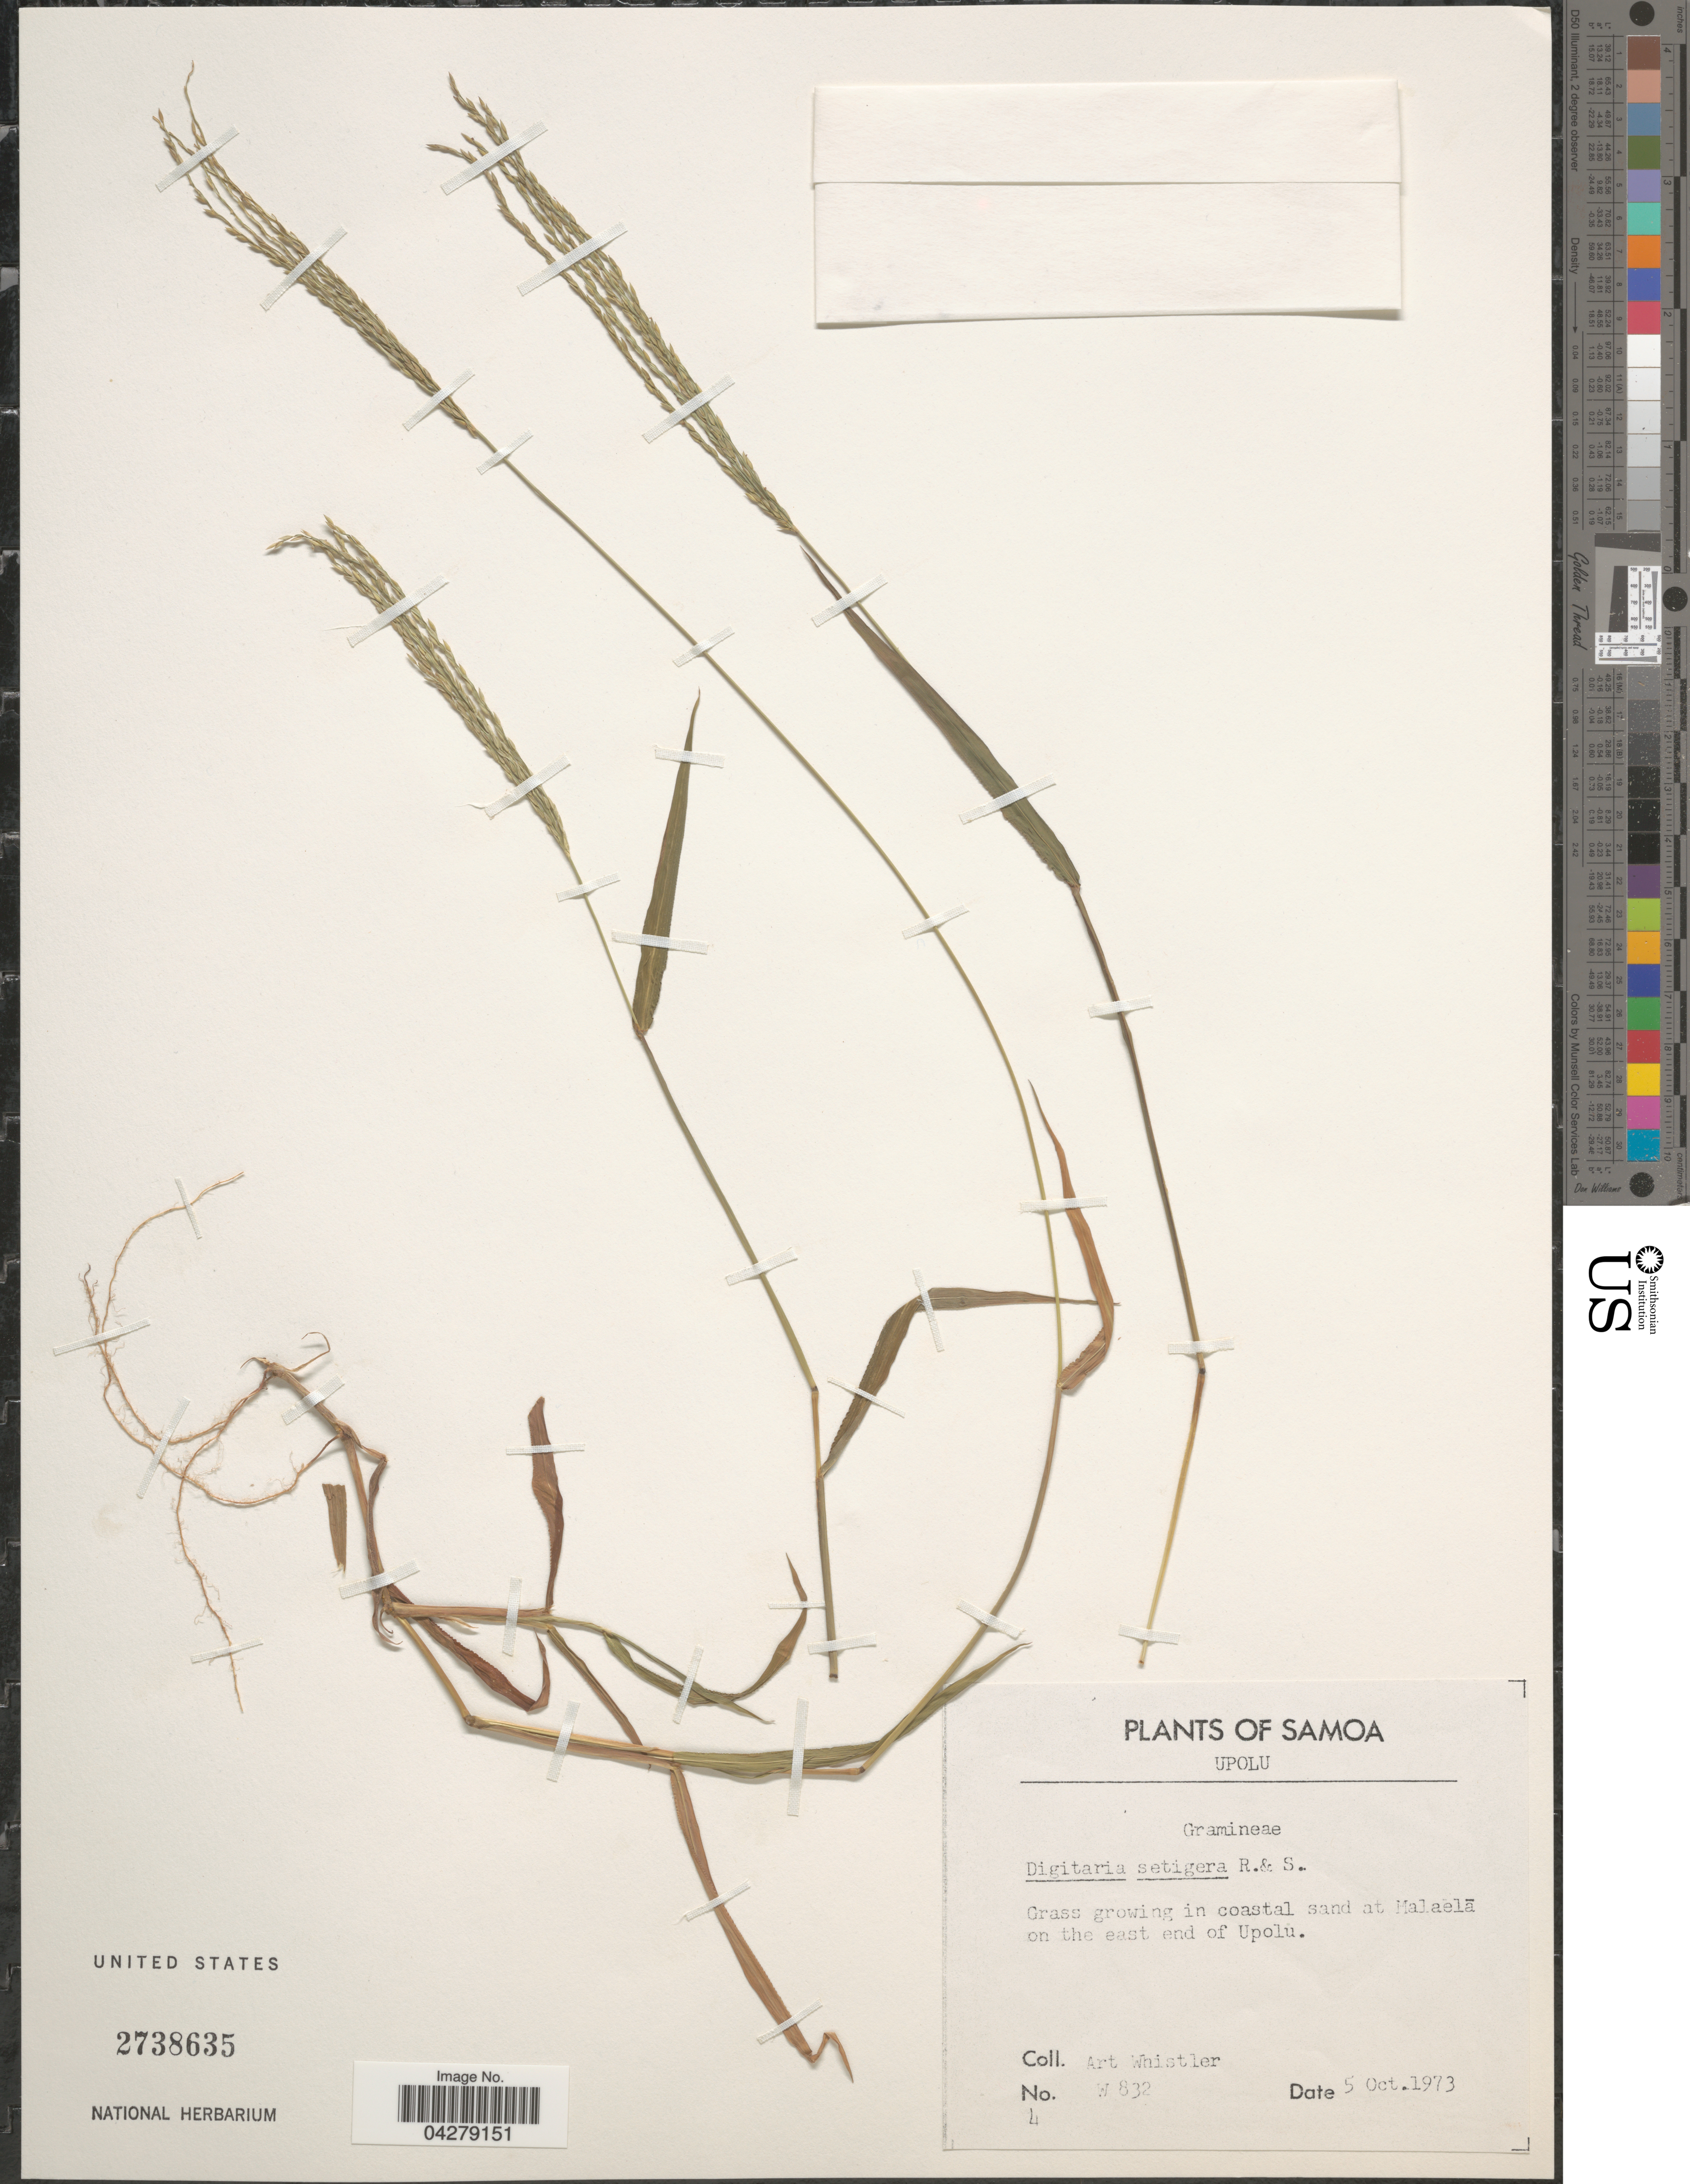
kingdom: Plantae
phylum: Tracheophyta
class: Liliopsida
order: Poales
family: Poaceae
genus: Digitaria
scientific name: Digitaria setigera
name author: Roth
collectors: A. Whistler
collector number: W832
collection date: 1973-10-05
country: Samoa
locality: Upolu. Grass growing in coastal sand at Malaela on the east end of Upolu.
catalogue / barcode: US 2738635